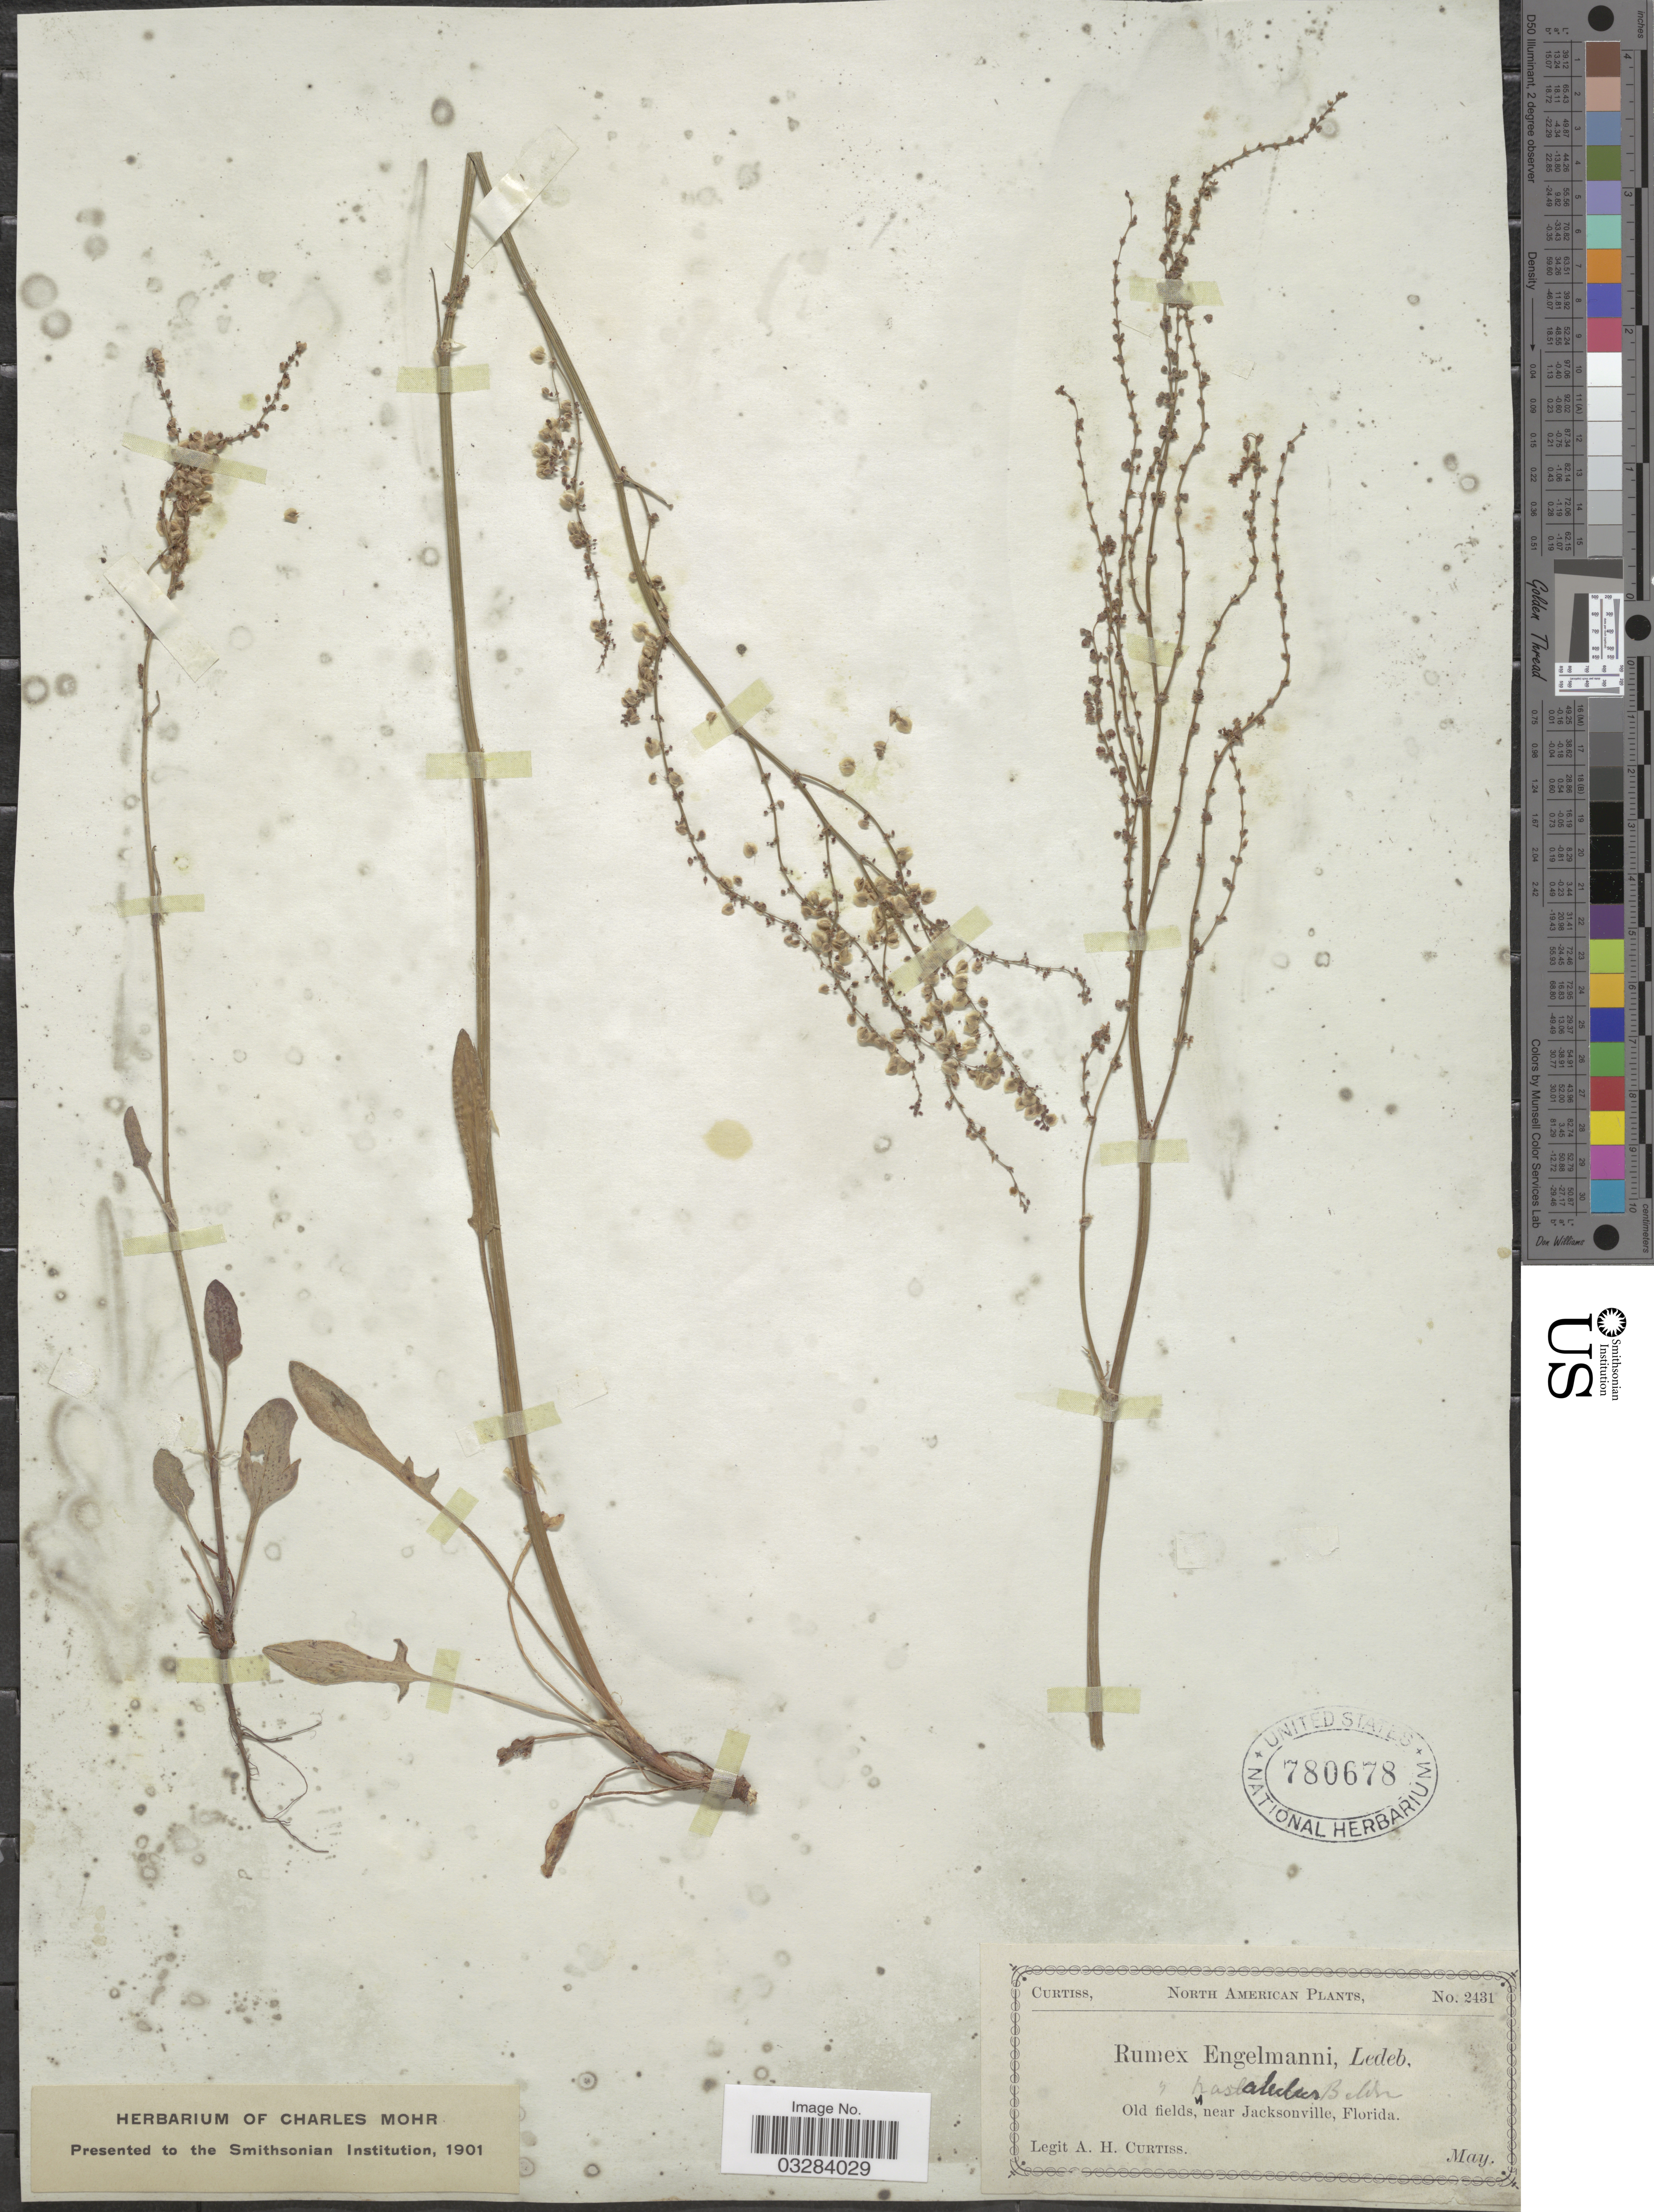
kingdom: Plantae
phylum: Tracheophyta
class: Magnoliopsida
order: Caryophyllales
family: Polygonaceae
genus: Rumex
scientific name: Rumex hastatulus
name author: Baldwin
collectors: A. H. Curtiss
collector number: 2431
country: United States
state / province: Florida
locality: Old fields, near Jacksonville.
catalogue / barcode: US 780678